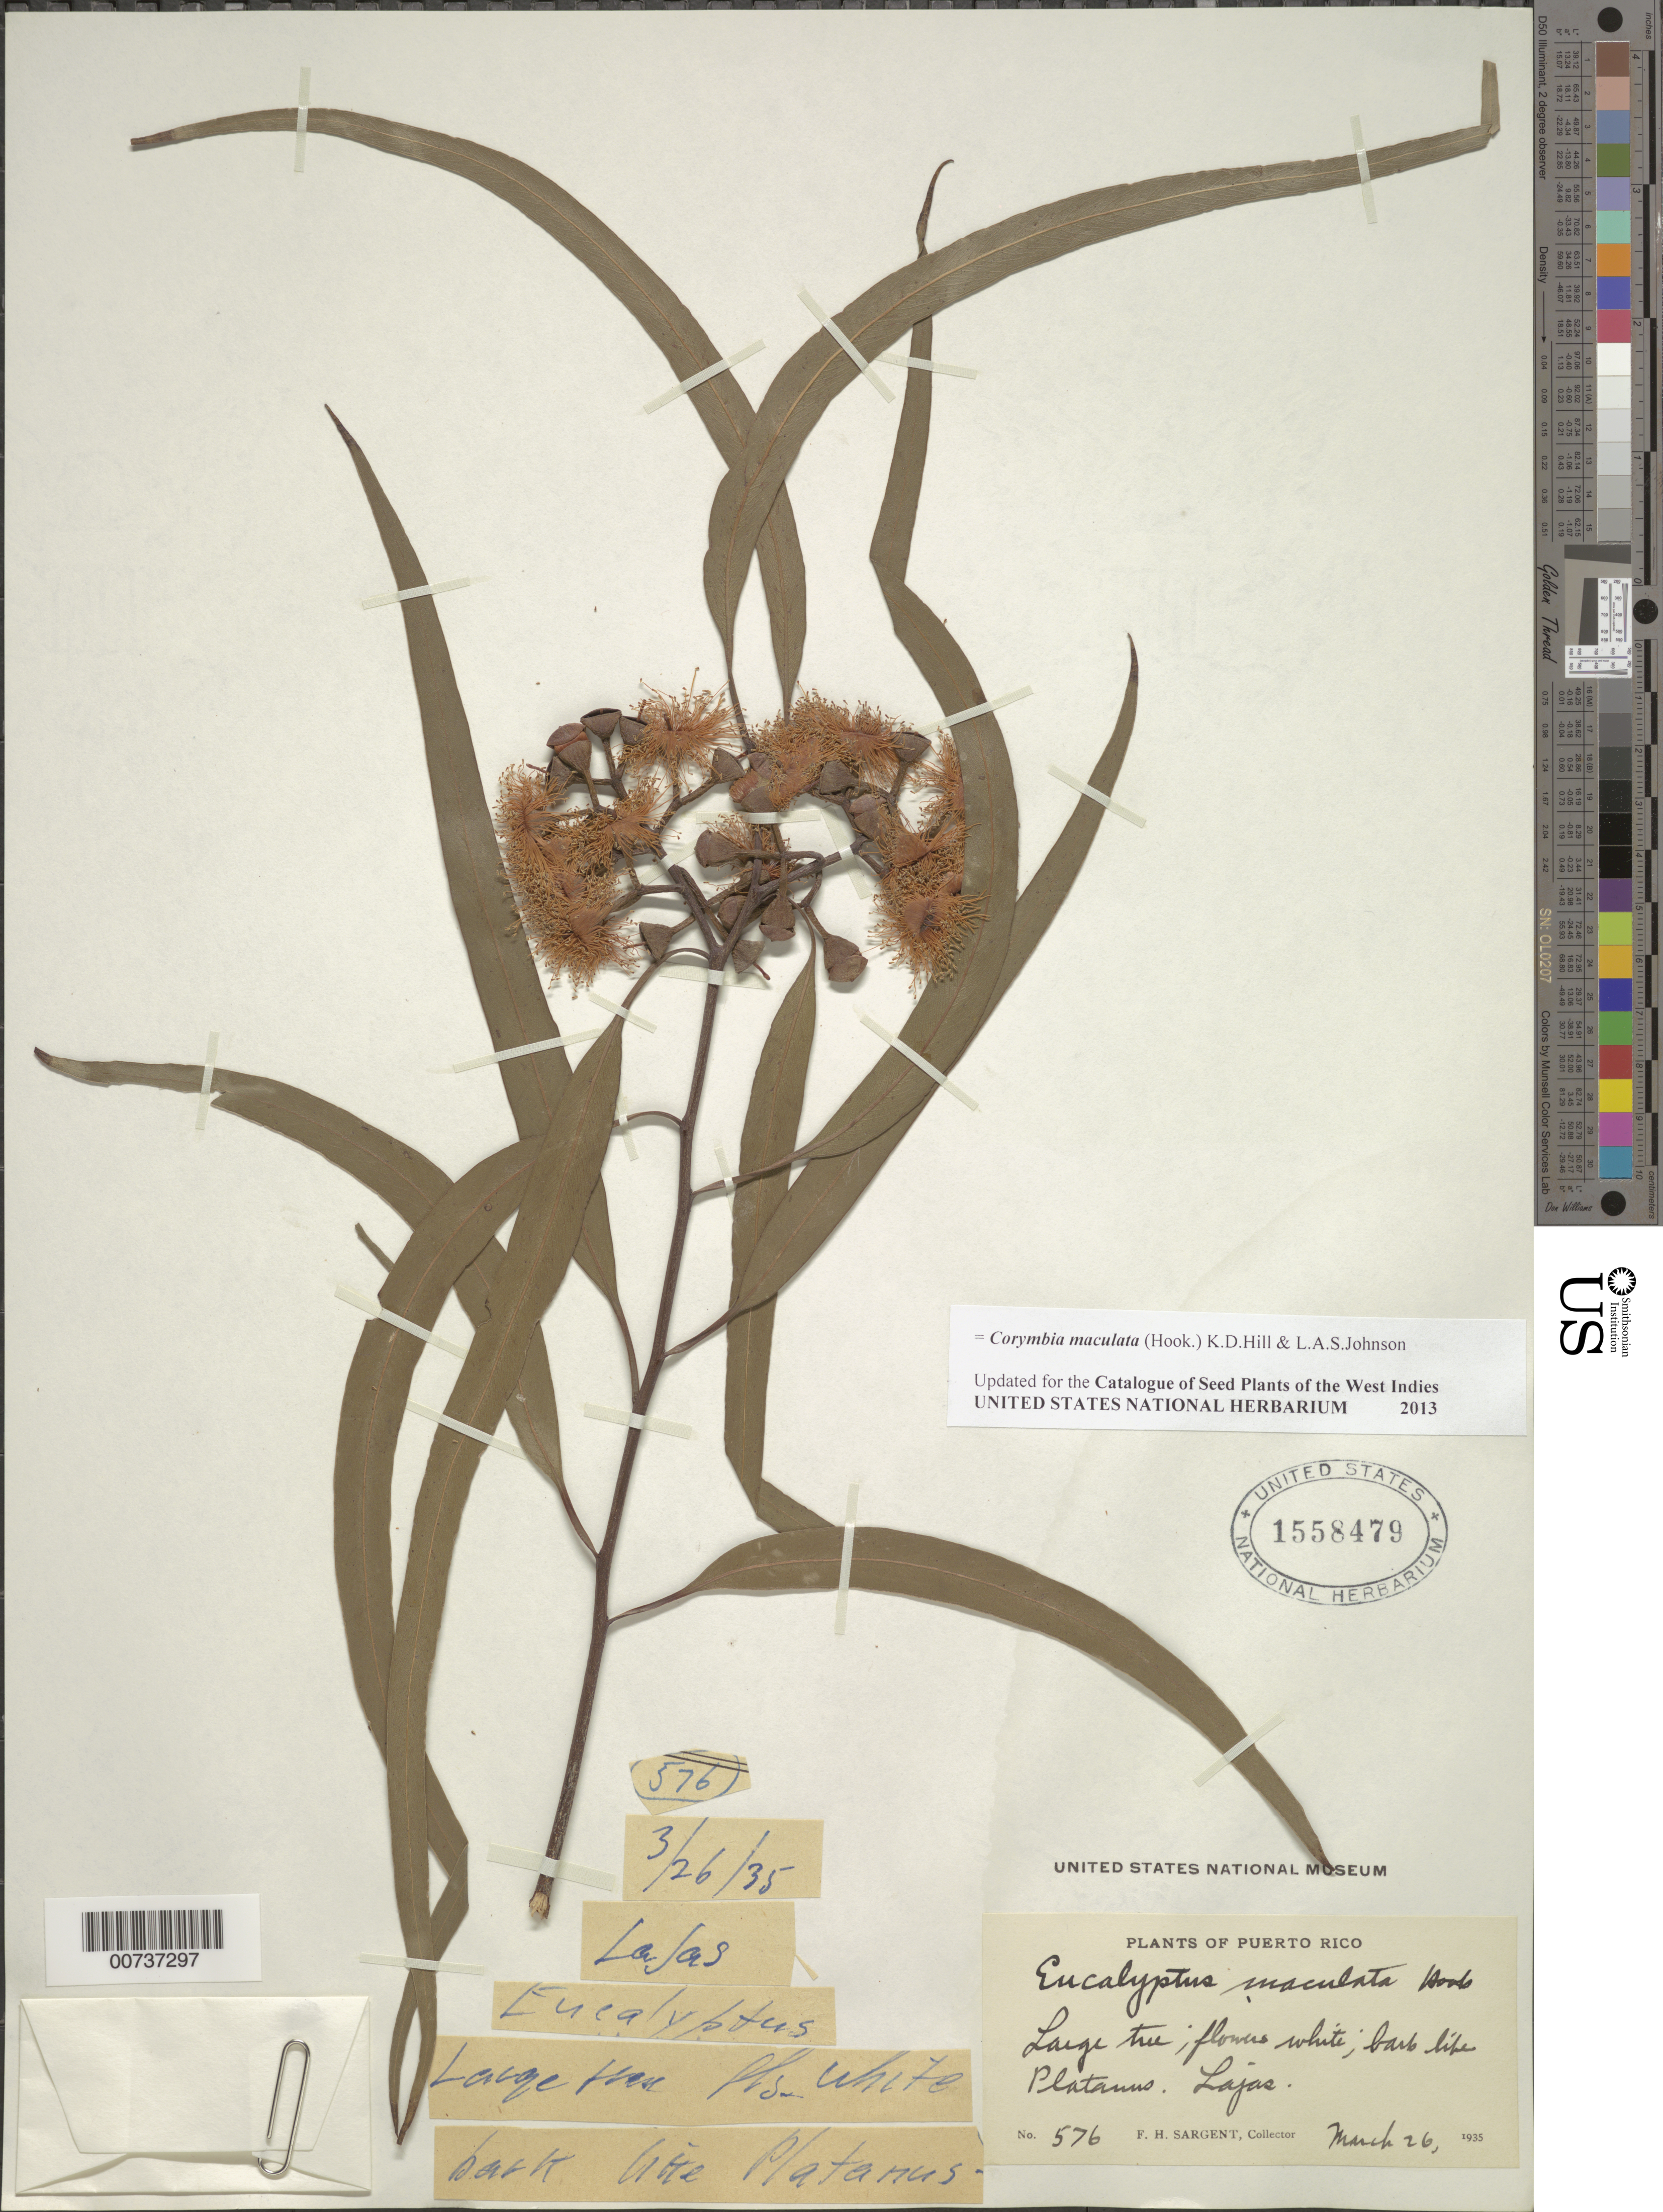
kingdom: Plantae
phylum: Tracheophyta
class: Magnoliopsida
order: Myrtales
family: Myrtaceae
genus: Corymbia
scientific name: Corymbia maculata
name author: (Hook.) K.D. Hill & L.A.S. Johnson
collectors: F. H. Sargent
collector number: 576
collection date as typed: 26 Mar 1935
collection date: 1935-03-26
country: Puerto Rico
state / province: Lajas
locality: Lajas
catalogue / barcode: US 1558479